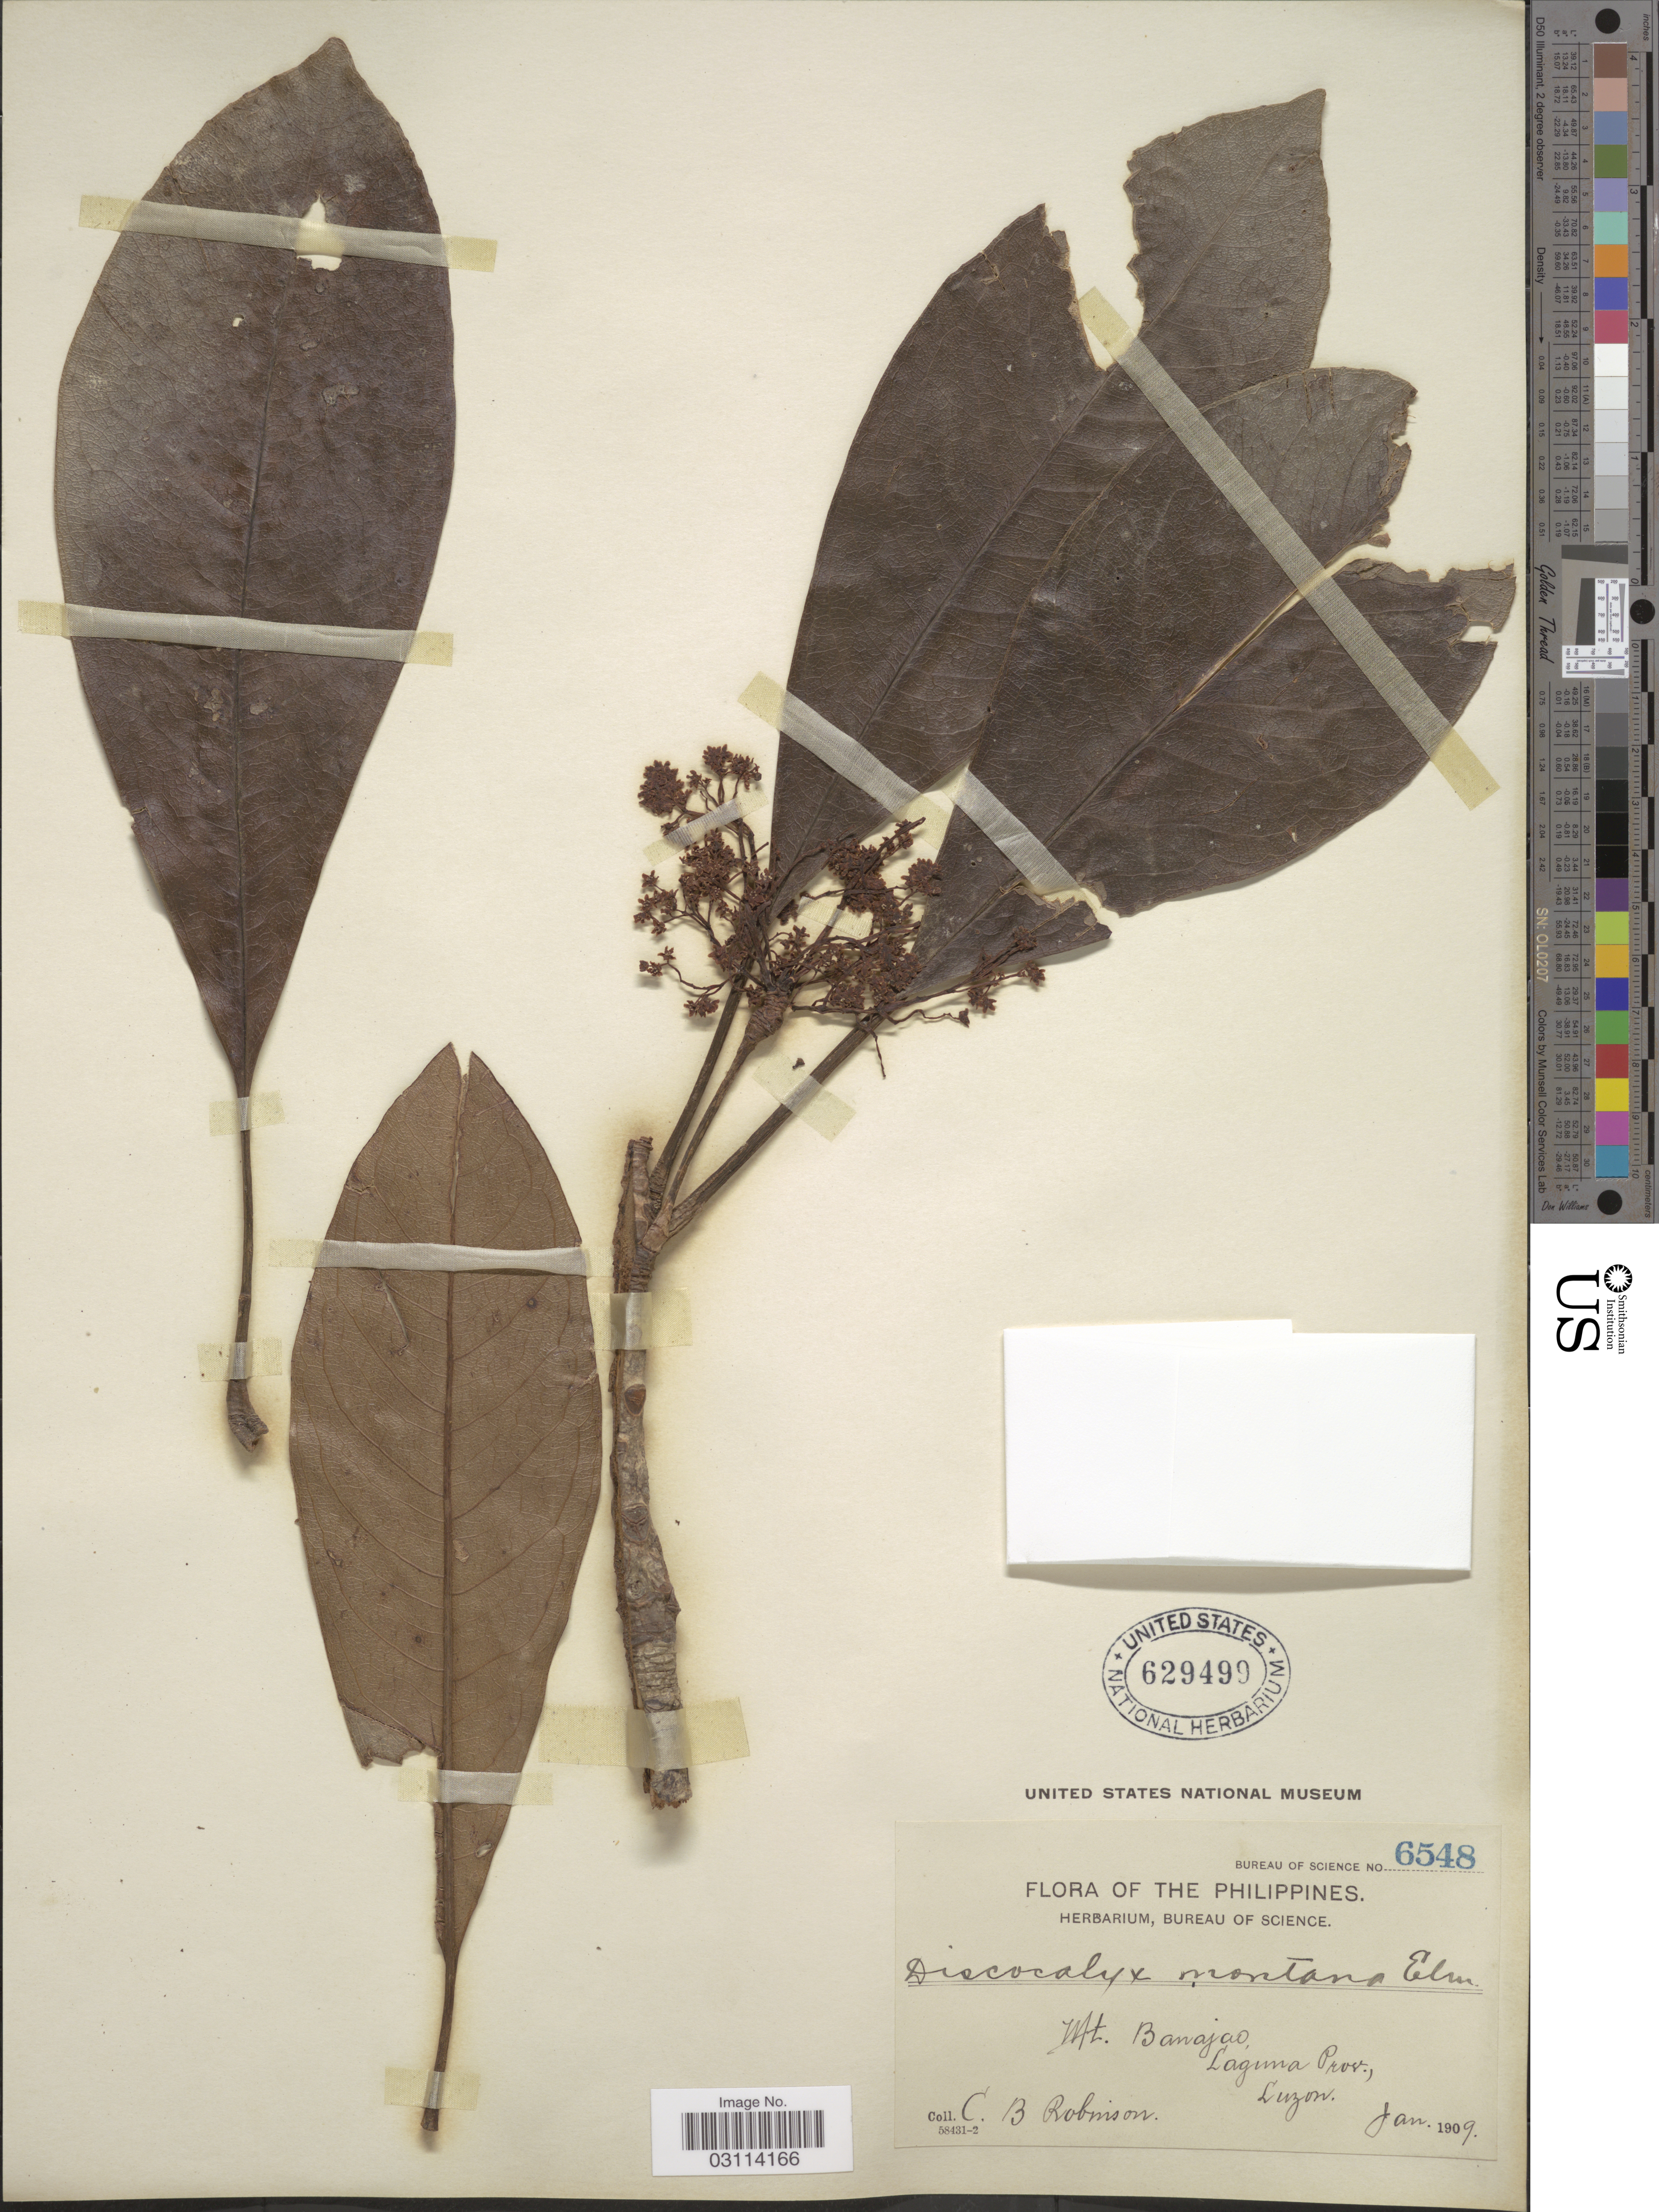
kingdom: Plantae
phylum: Tracheophyta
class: Magnoliopsida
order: Ericales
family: Primulaceae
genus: Discocalyx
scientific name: Discocalyx montana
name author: Elmer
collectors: C. Robinson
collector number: Bureau of Science 6548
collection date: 1909-01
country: Philippines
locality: Mt. Banajao, Laguna Prov., Luzon.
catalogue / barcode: US 629499